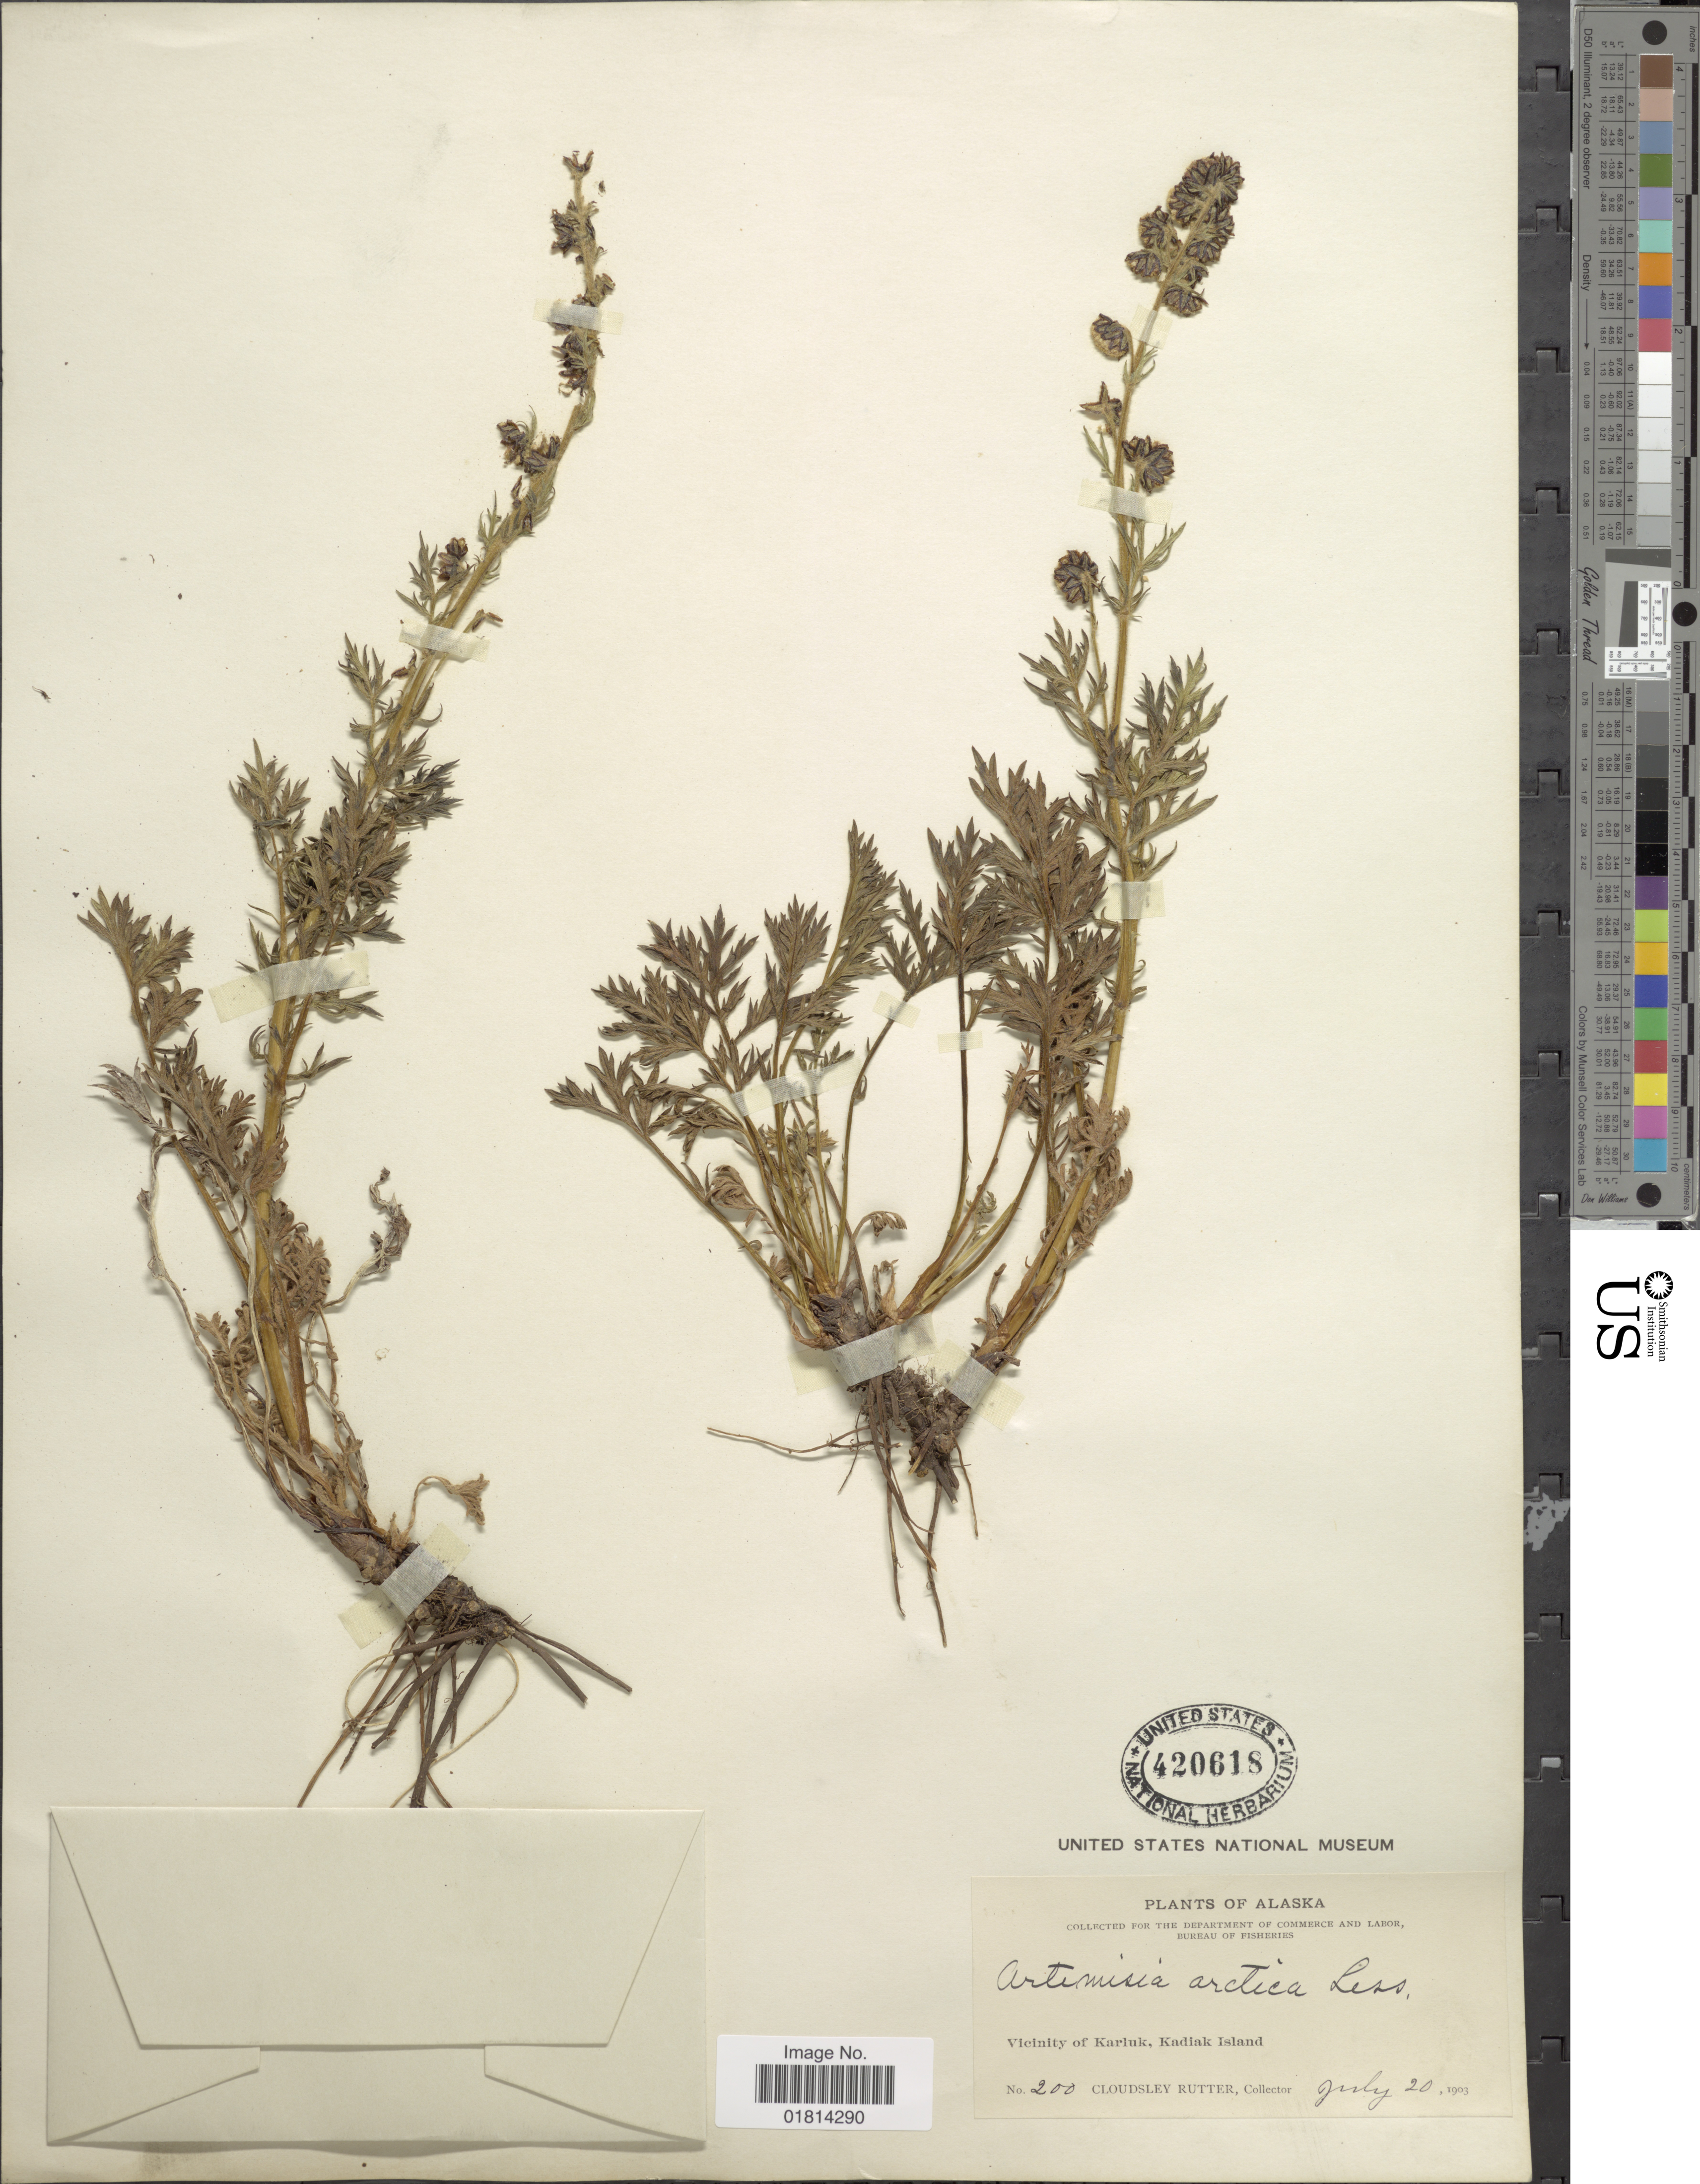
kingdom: Plantae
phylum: Tracheophyta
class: Magnoliopsida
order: Asterales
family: Asteraceae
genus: Artemisia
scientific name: Artemisia arctica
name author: Less.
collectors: C. Rutter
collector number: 200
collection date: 1903-07-20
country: United States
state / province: Alaska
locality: For the Department of Commerce and Labor, Bureau of Fisheries. Vicinity of Karluk, Kadiak Island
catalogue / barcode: US 420618